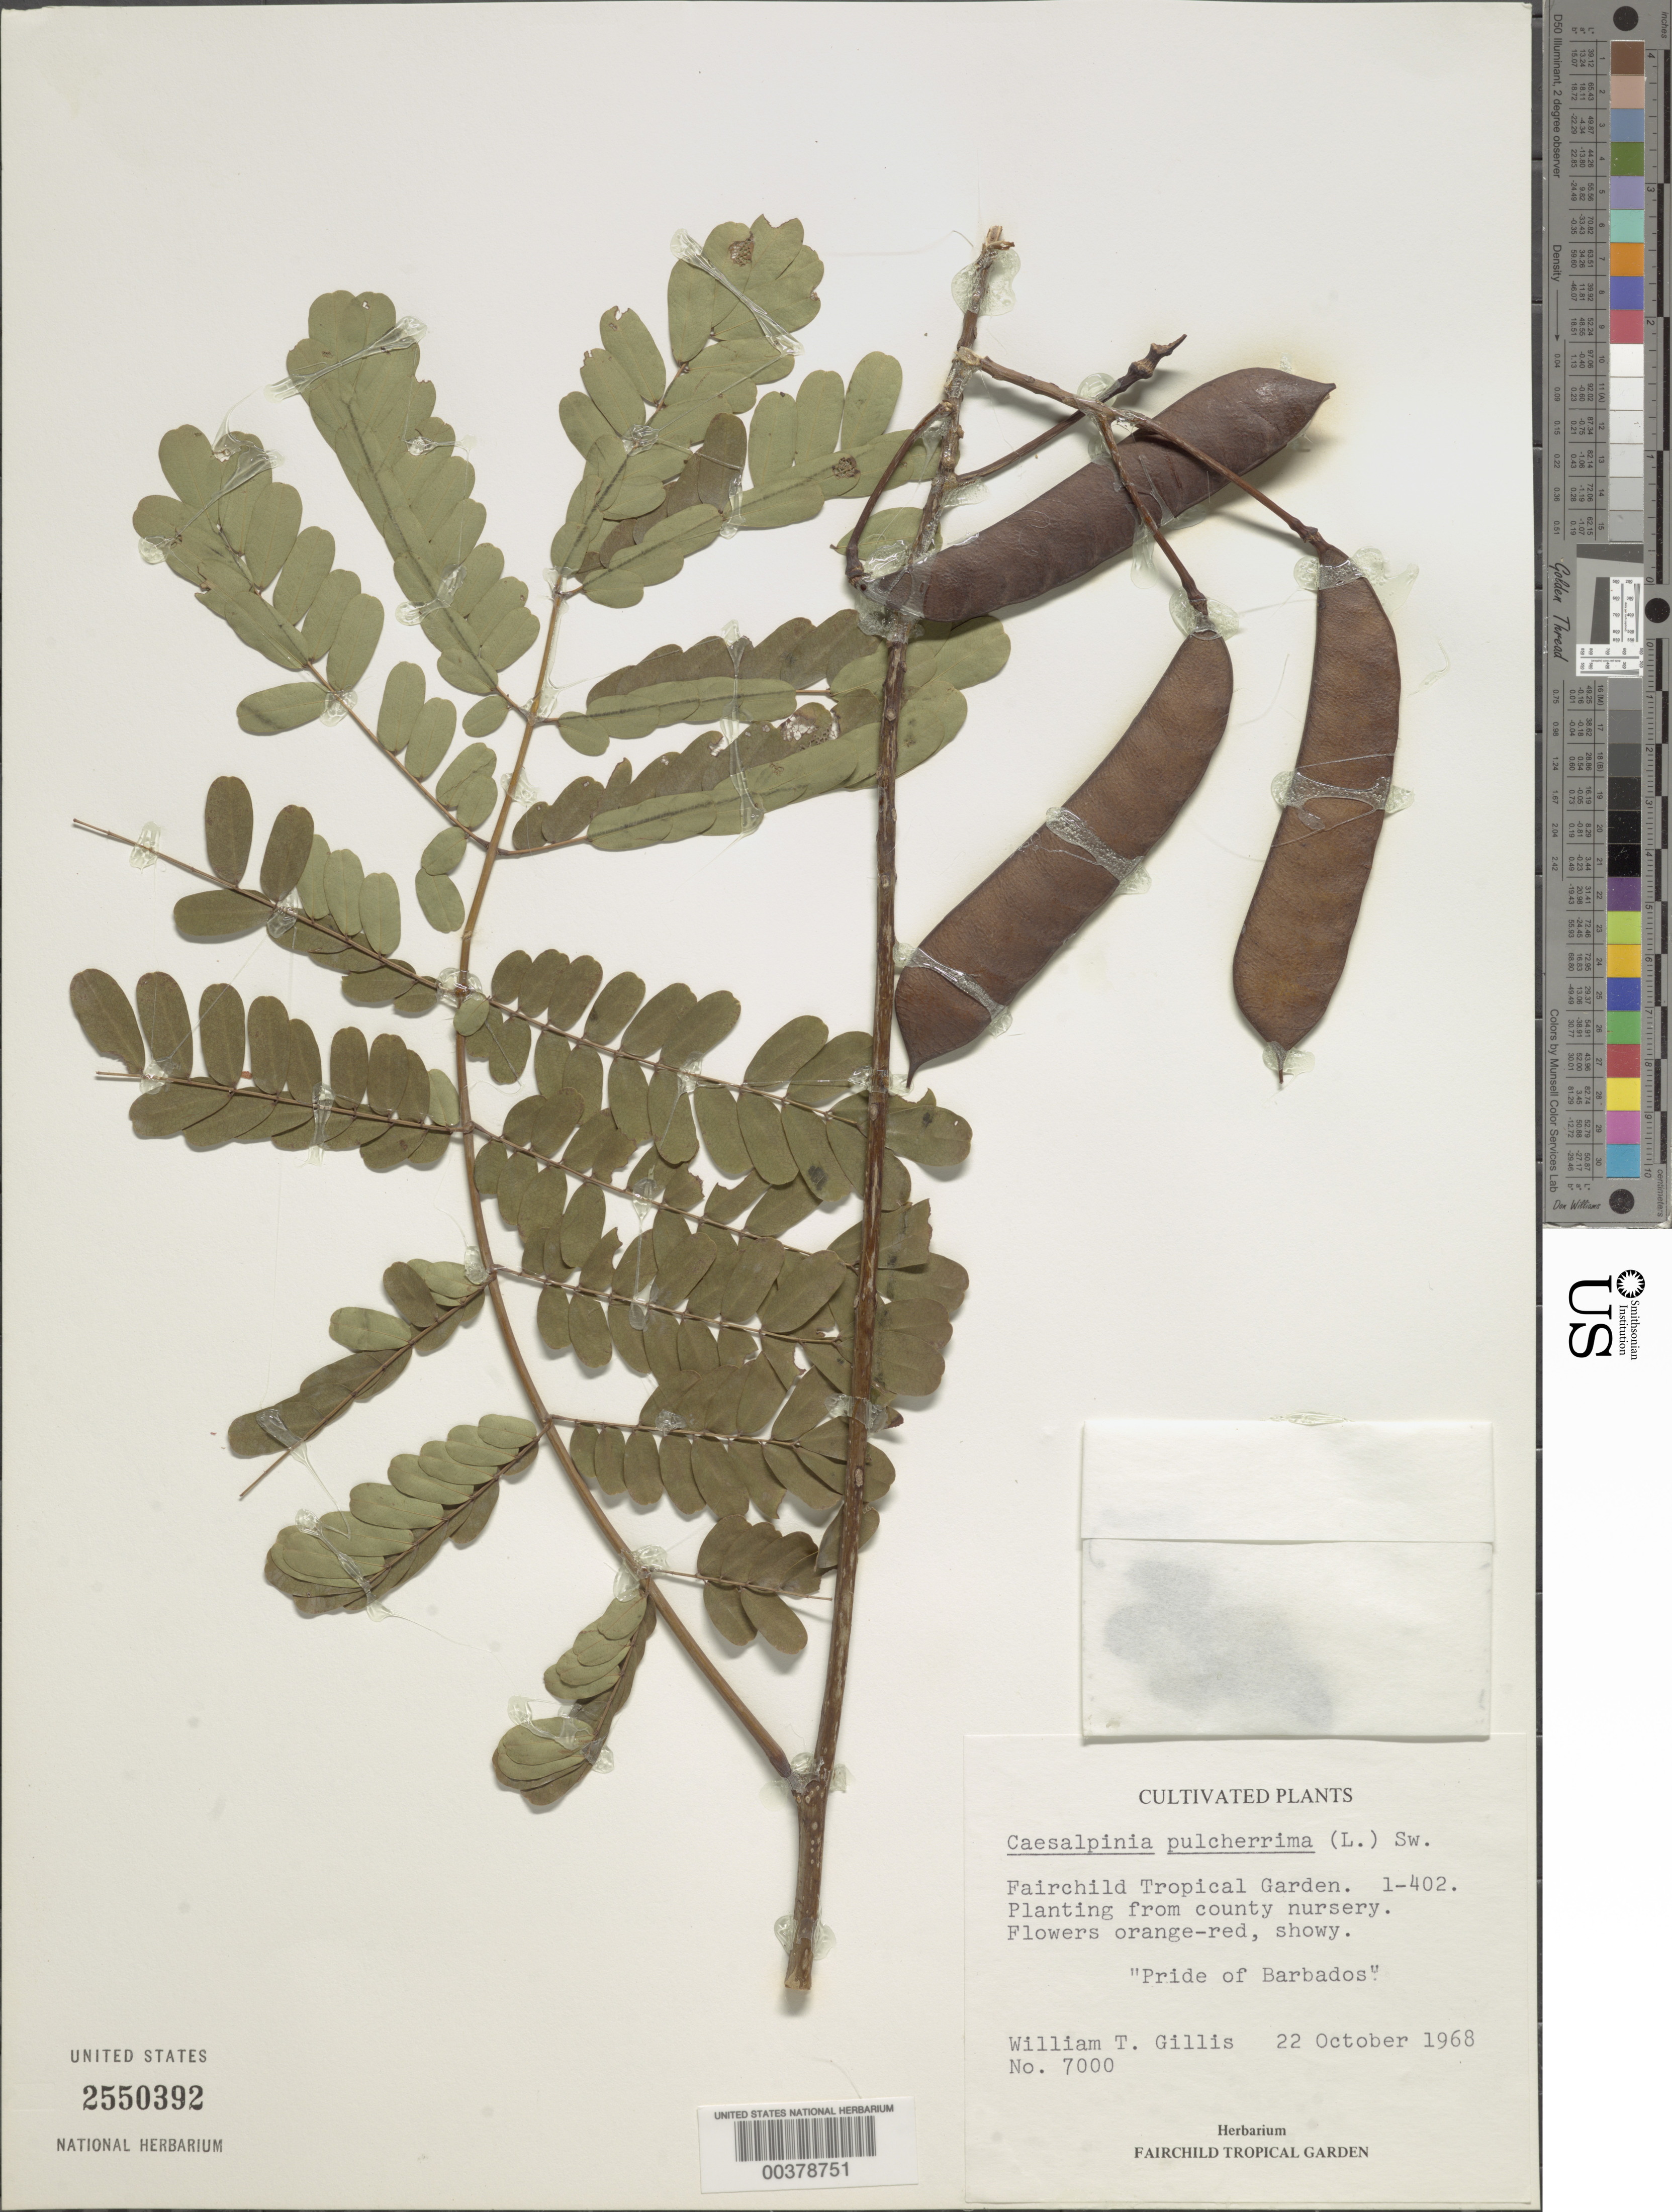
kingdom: Plantae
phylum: Tracheophyta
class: Magnoliopsida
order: Fabales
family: Fabaceae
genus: Caesalpinia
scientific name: Caesalpinia pulcherrima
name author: (L.) Sw.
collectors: J. N. Rose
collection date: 1969-09-27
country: United States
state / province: Florida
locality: Coconut Grove, former home of David Fairchild, the Kampong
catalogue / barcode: US 2550392